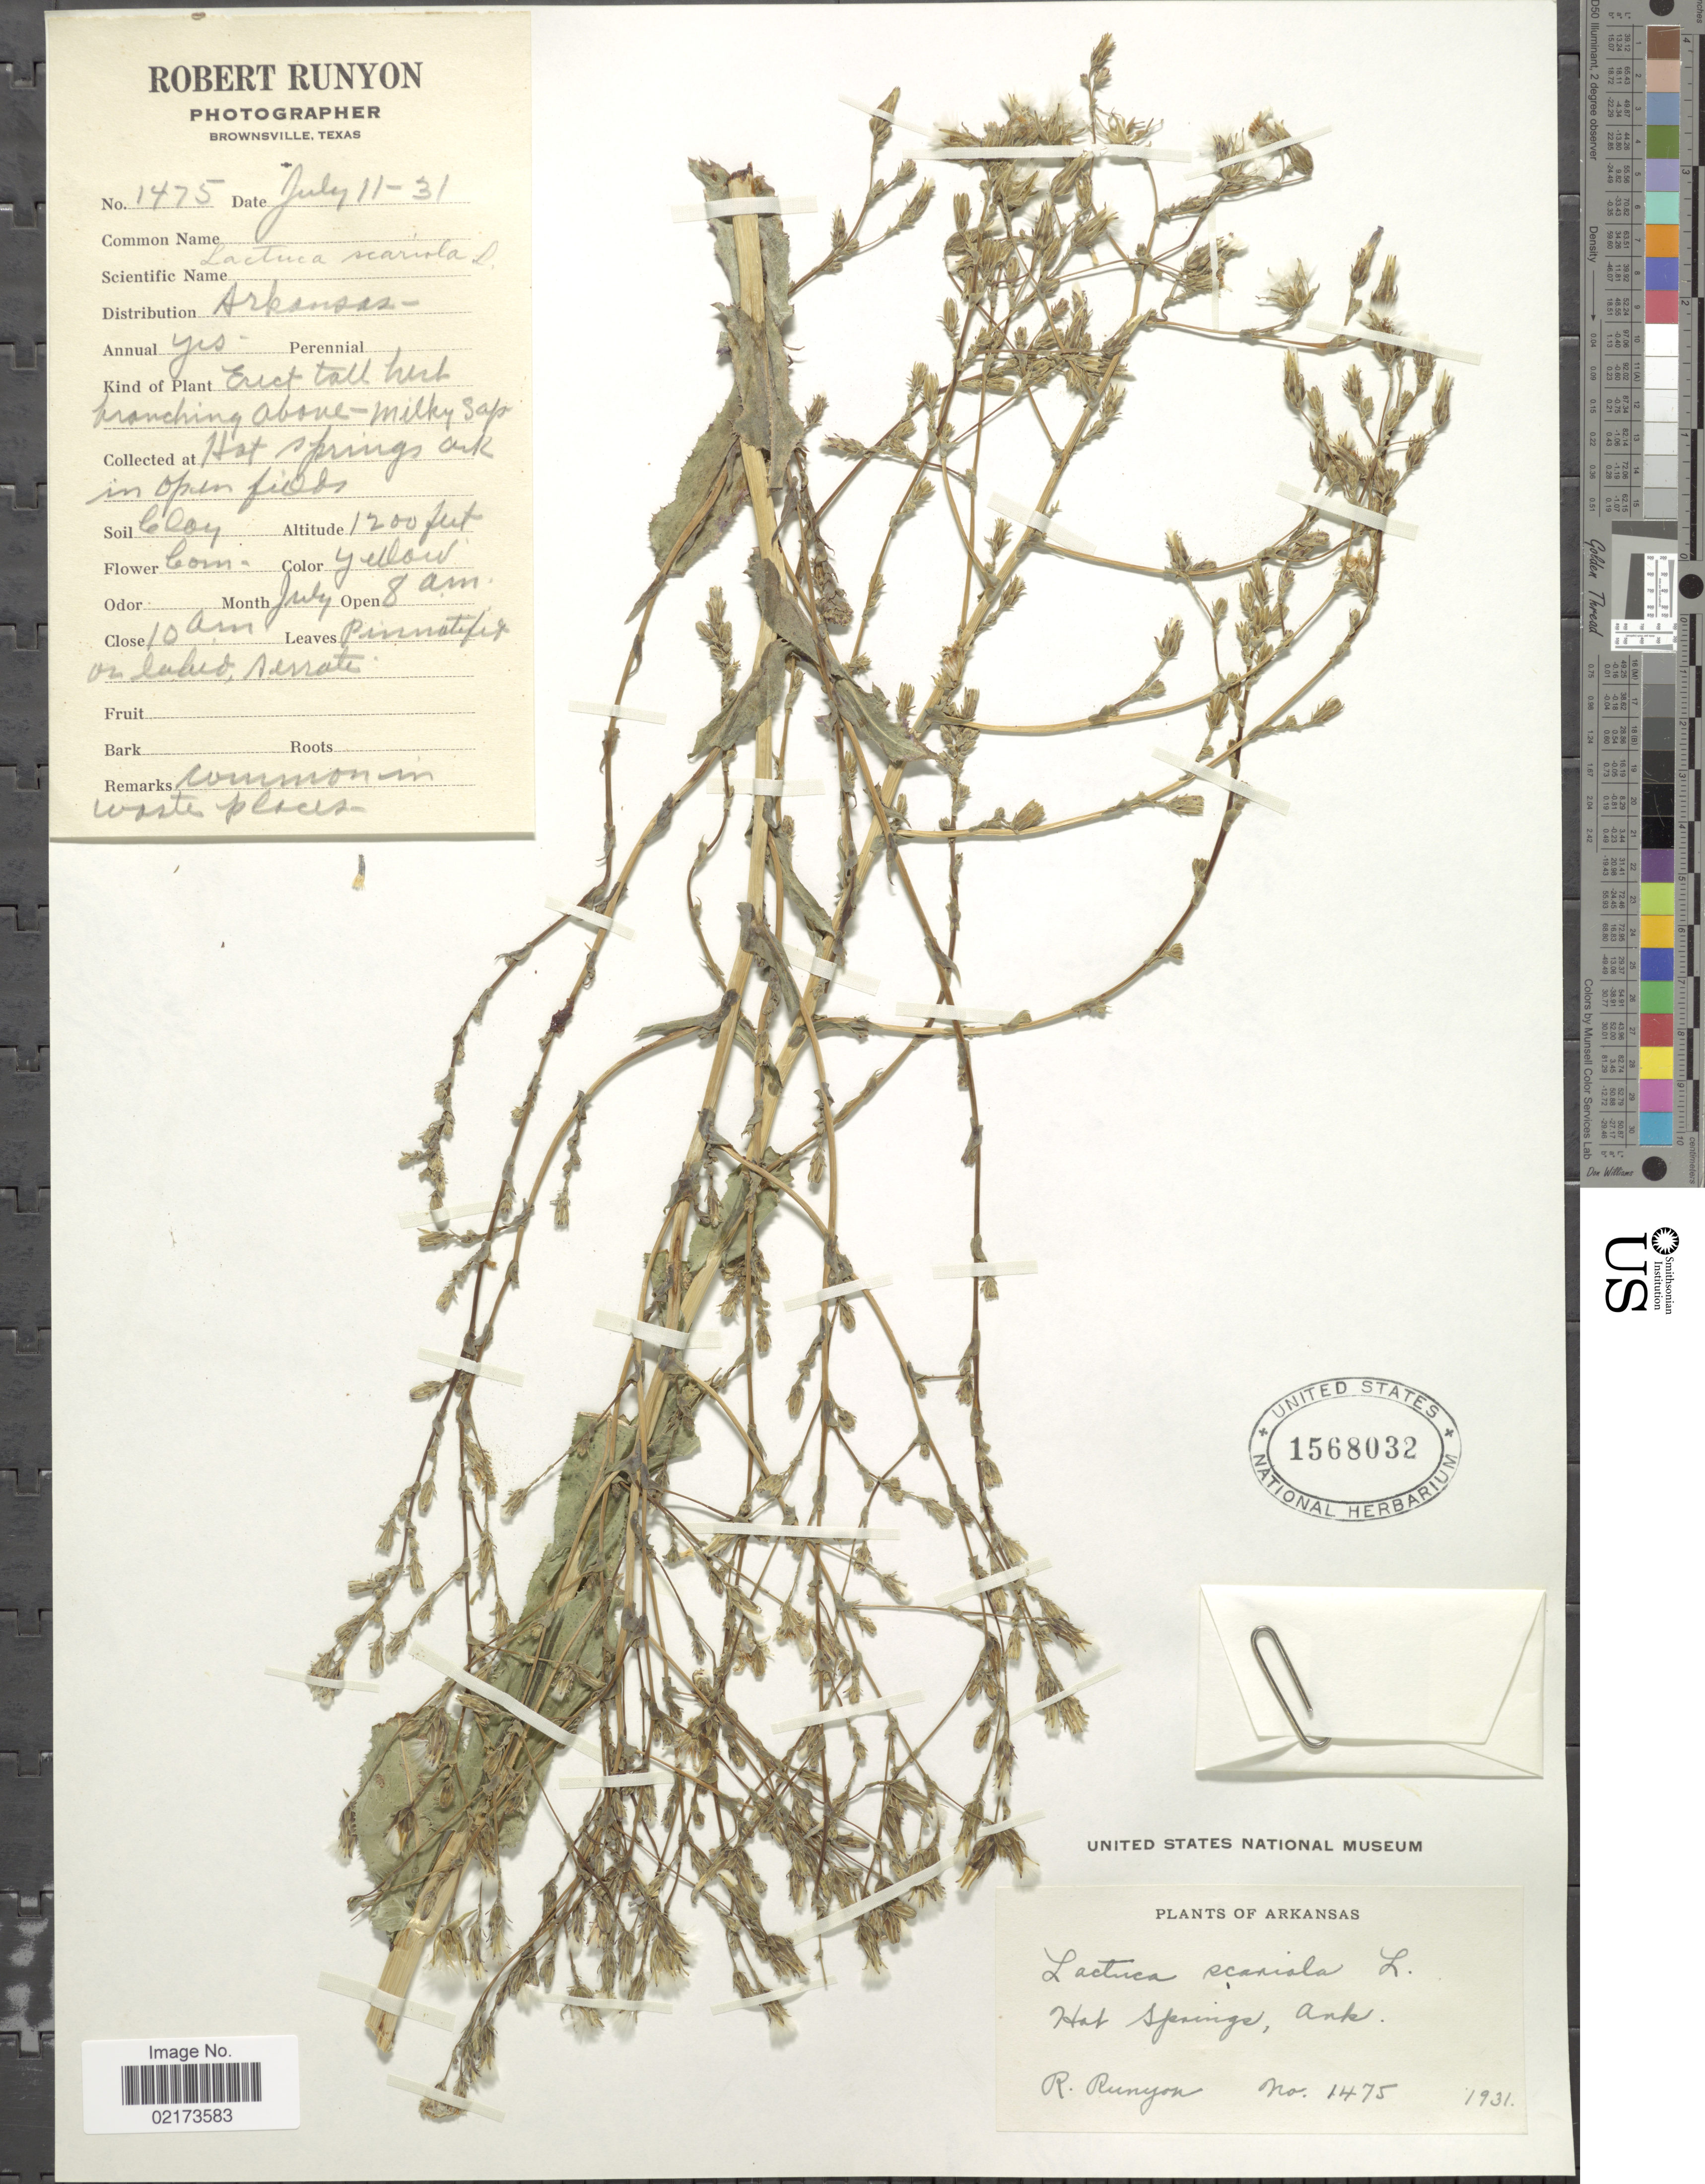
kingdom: Plantae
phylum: Tracheophyta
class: Magnoliopsida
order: Asterales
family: Asteraceae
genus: Lactuca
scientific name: Lactuca serriola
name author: L.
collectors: R. Runyon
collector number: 1475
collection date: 1931-07-11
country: United States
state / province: Arkansas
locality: Hot Springs, Ark.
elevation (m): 366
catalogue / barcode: US 1568032